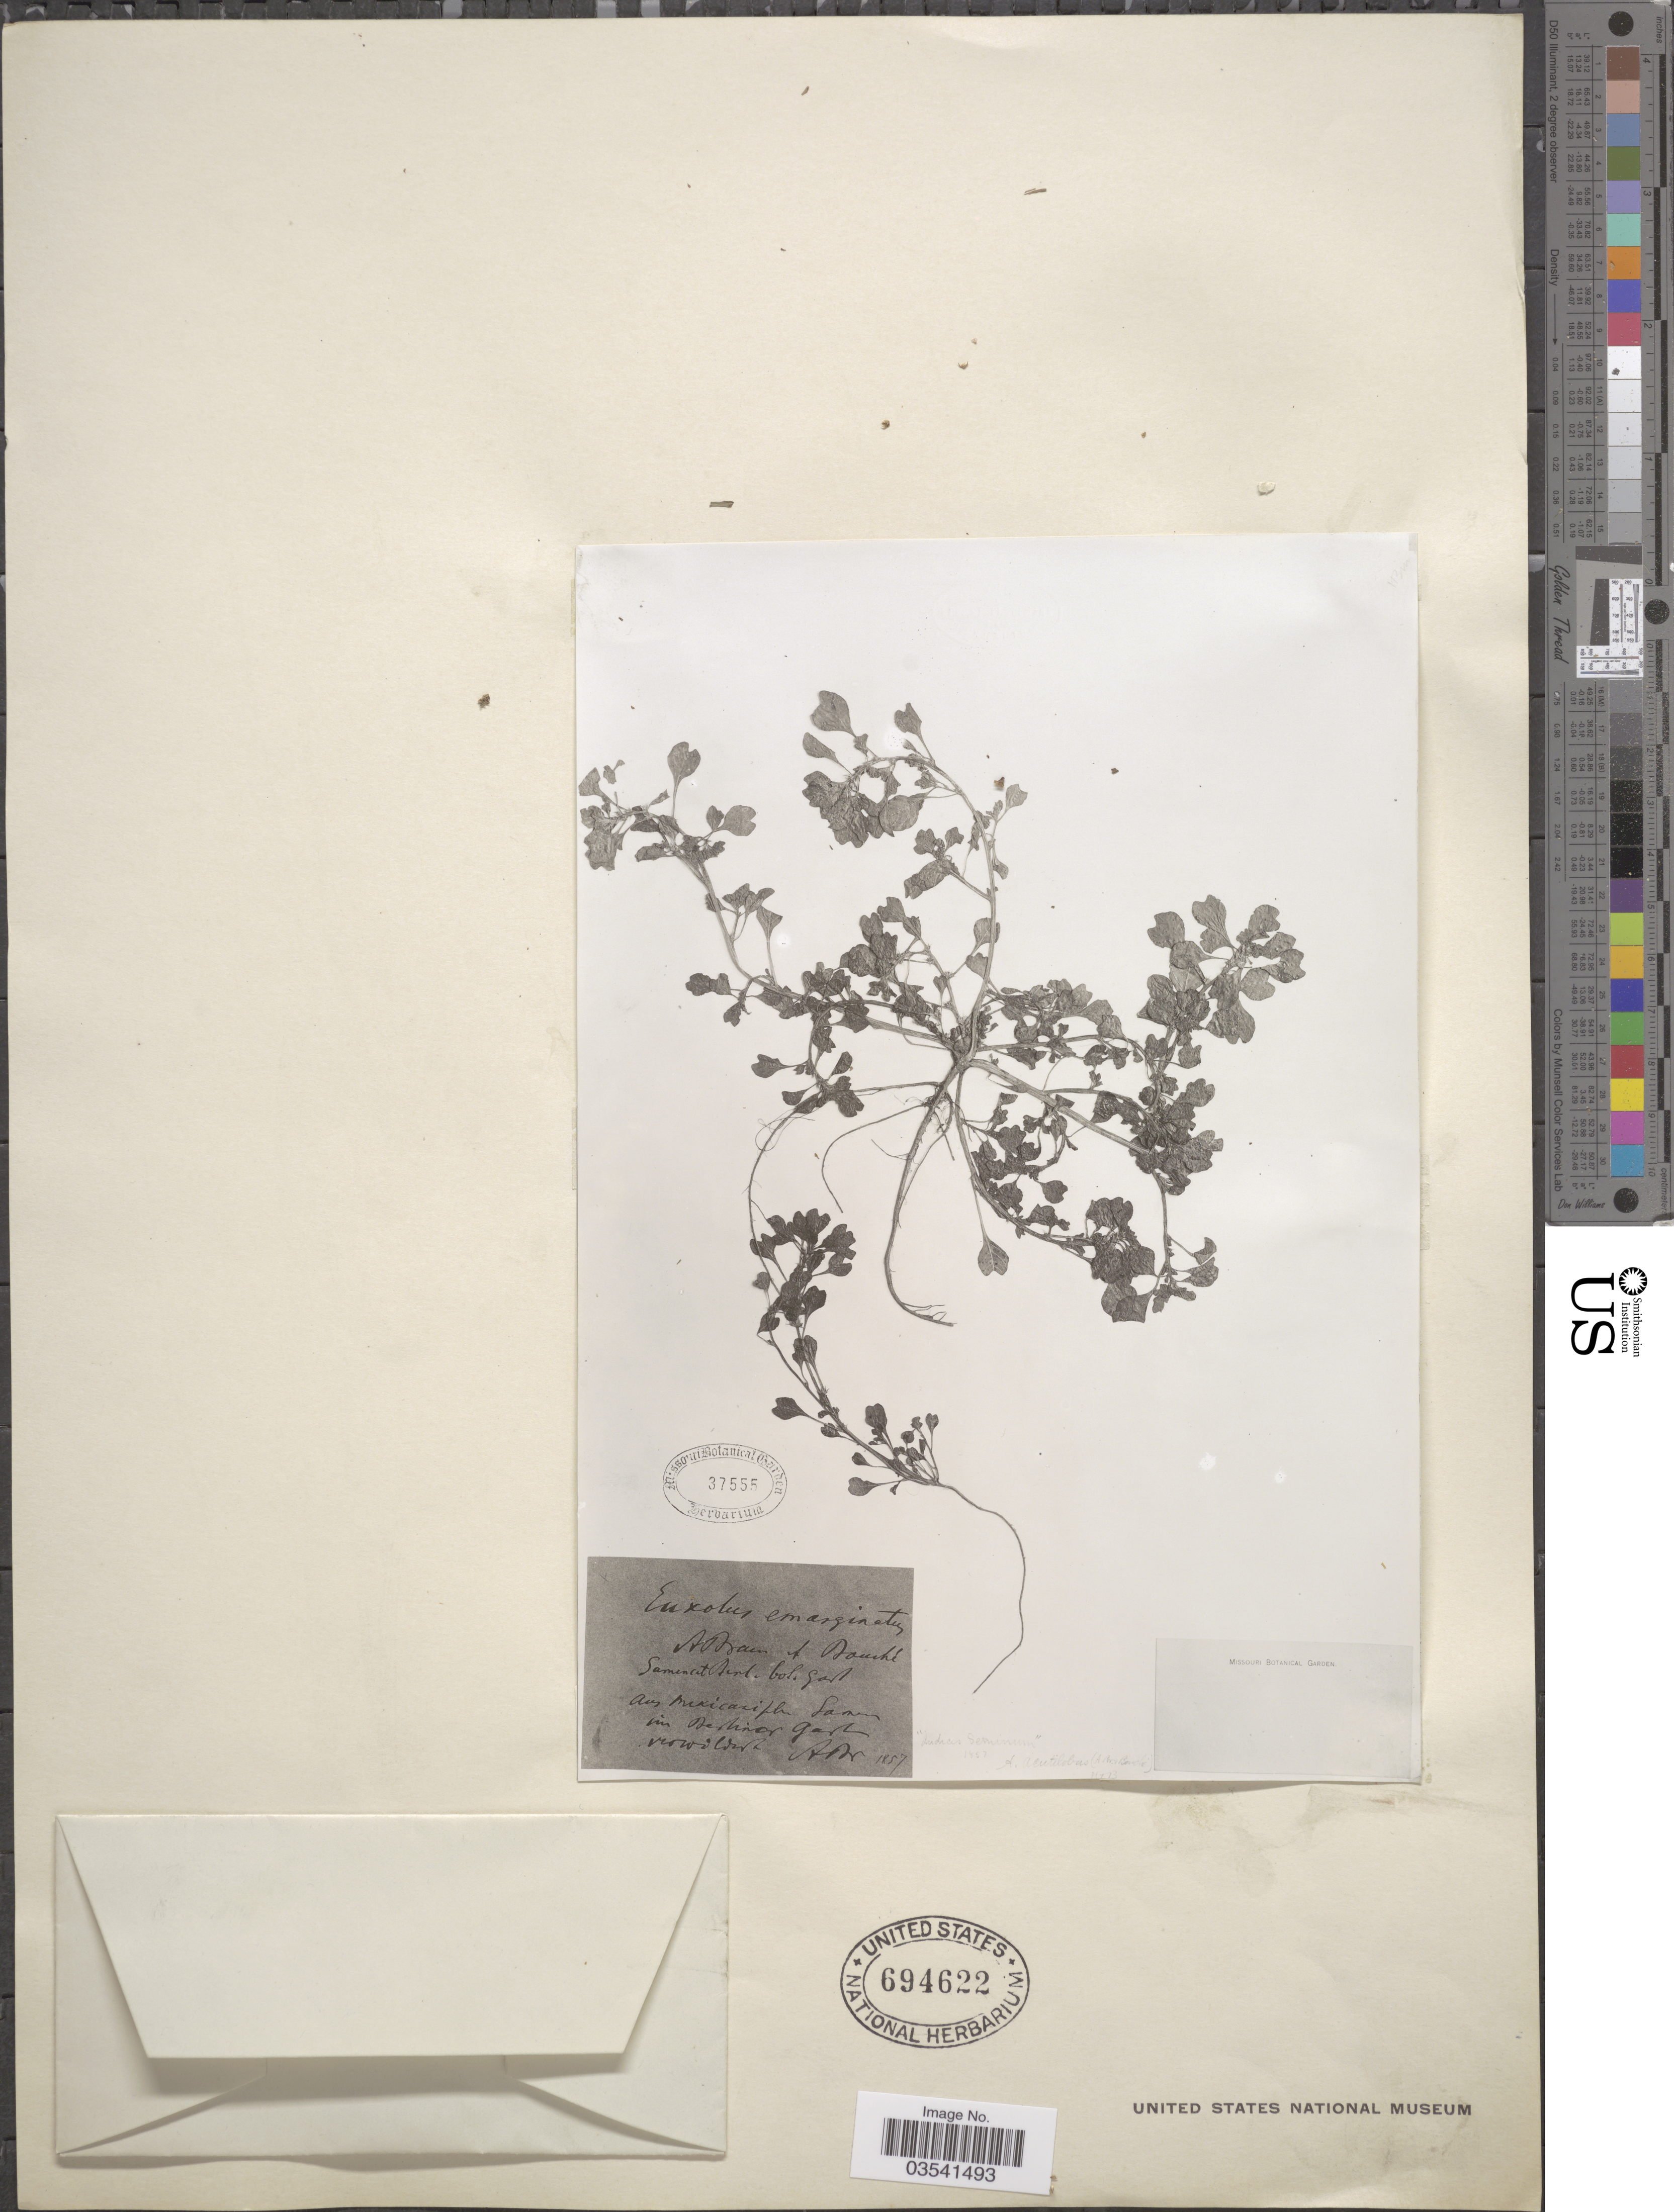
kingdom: Plantae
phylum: Tracheophyta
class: Magnoliopsida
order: Caryophyllales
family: Amaranthaceae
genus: Amaranthus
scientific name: Amaranthus emarginatus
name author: Salzm. ex Moq.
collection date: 1857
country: Mexico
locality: Aus mexicasipln samen im Beshinar gart vrowiwith. [interpreted] Samenat Berl. bot. gart. [unsure placement]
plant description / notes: Photograph and fragmentary material of (type??) specimen ex Missouri Bot. Gard. Herbarium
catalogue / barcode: US 694622